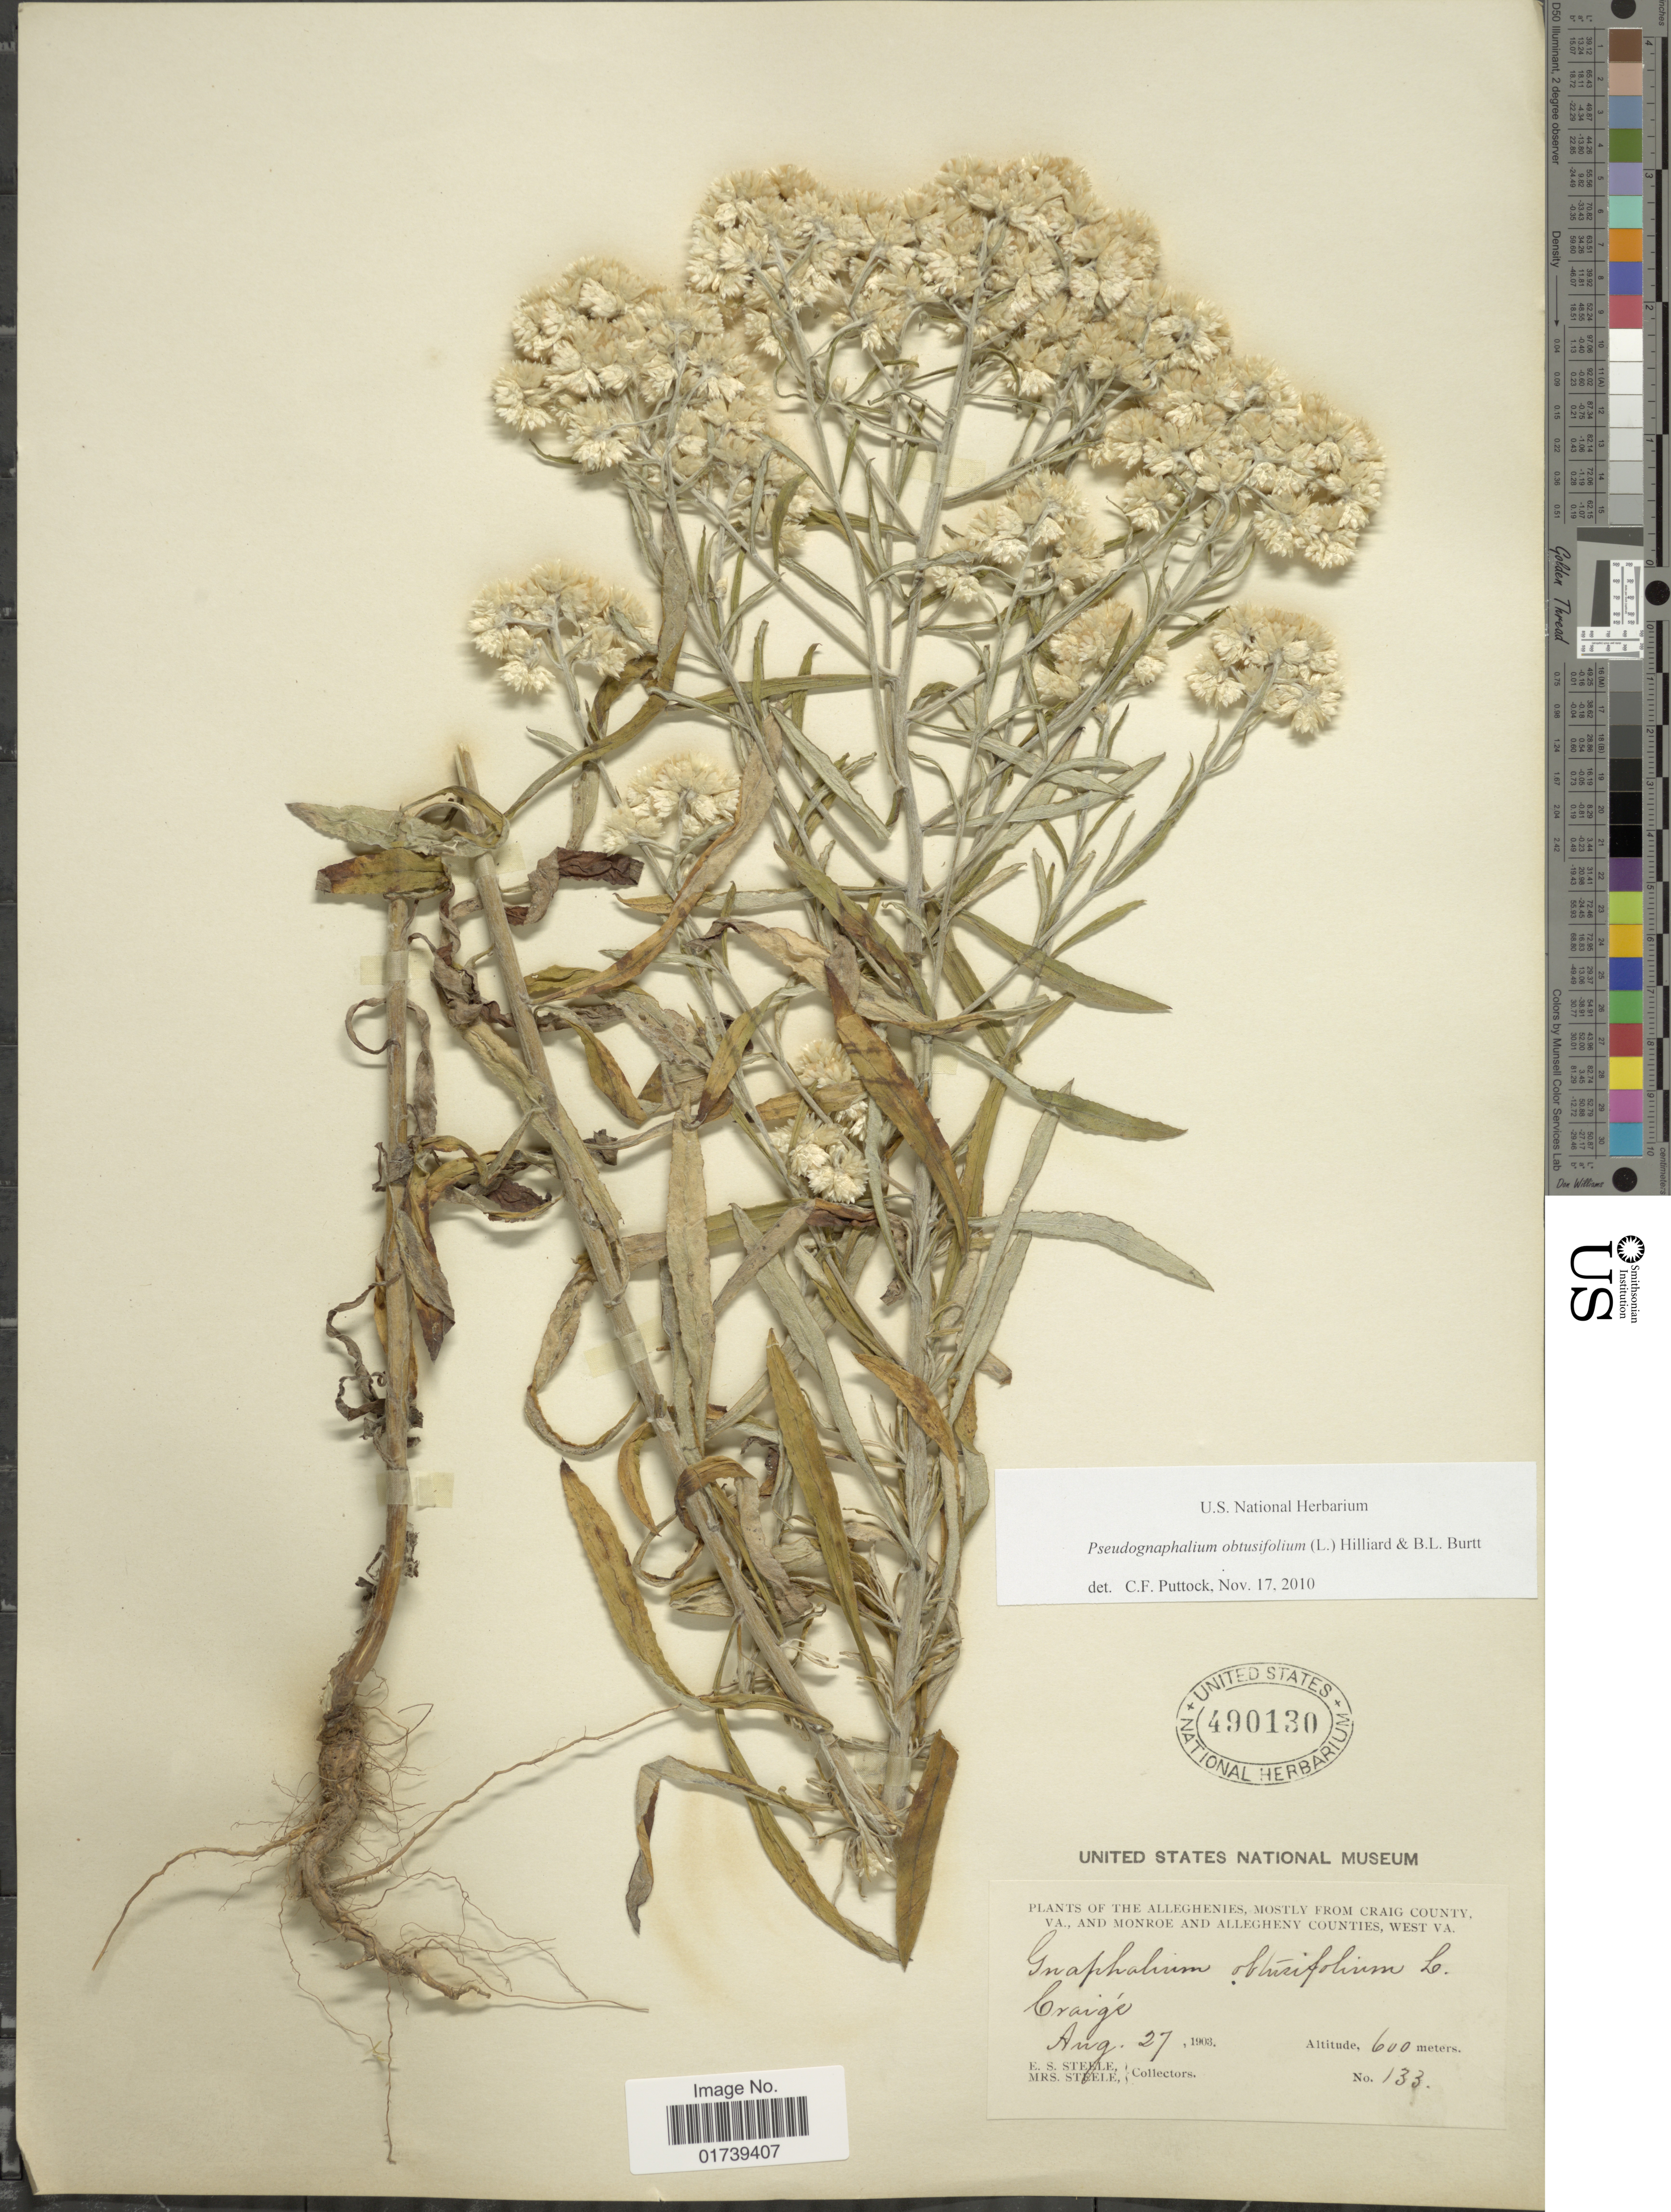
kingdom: Plantae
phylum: Tracheophyta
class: Magnoliopsida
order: Asterales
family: Asteraceae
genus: Pseudognaphalium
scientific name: Pseudognaphalium obtusifolium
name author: (L.) Hilliard & B.L. Burtt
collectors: E. Steele & Mrs. E. S. Steele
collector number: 133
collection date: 1903-08-27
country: United States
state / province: West Virginia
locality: Alleghenies, mostly from Craig County, Va. and Monroe and Allegheny Counties, West Va.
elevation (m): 600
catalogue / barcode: US 490130